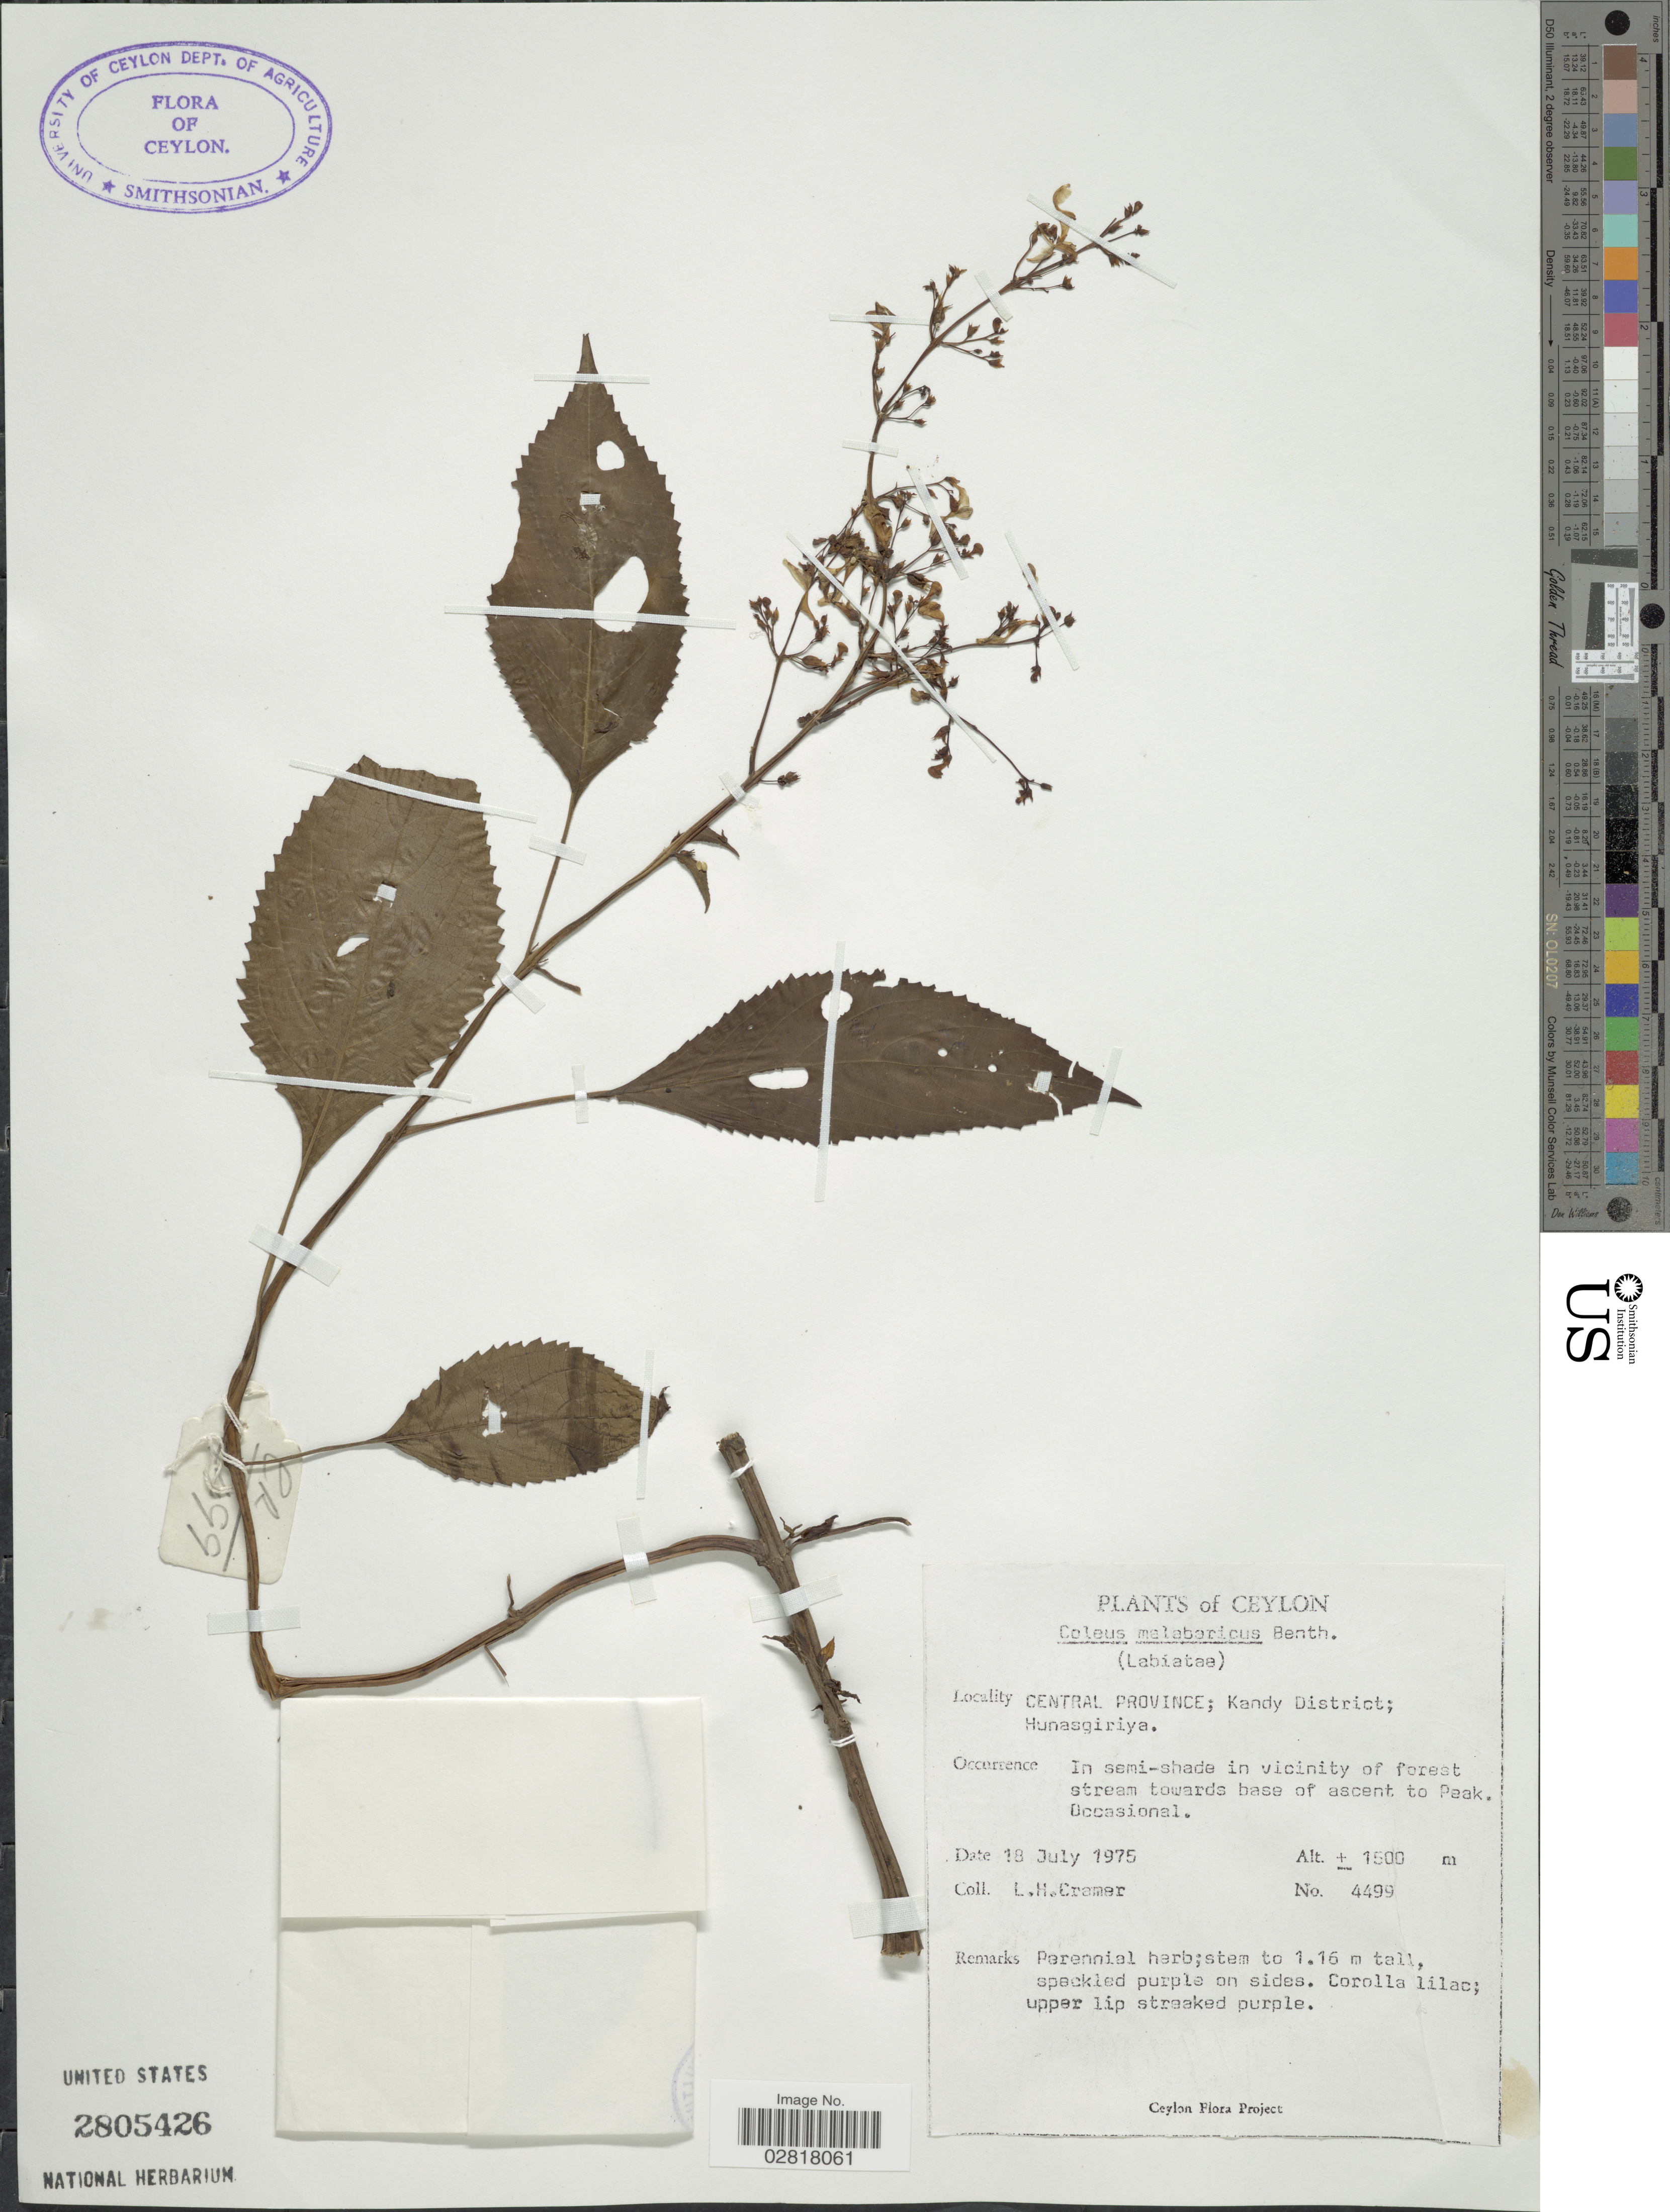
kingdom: Plantae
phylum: Tracheophyta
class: Magnoliopsida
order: Lamiales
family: Lamiaceae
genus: Plectranthus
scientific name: Plectranthus malabaricus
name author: (Benth.) R.H. Willemse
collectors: L. H. Cramer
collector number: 4499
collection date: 1975-07-18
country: Sri Lanka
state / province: Central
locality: Ceylon, Kandy District; Hunasgiriya, stream towards base of ascent to Peak.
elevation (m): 1500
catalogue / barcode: US 2805426